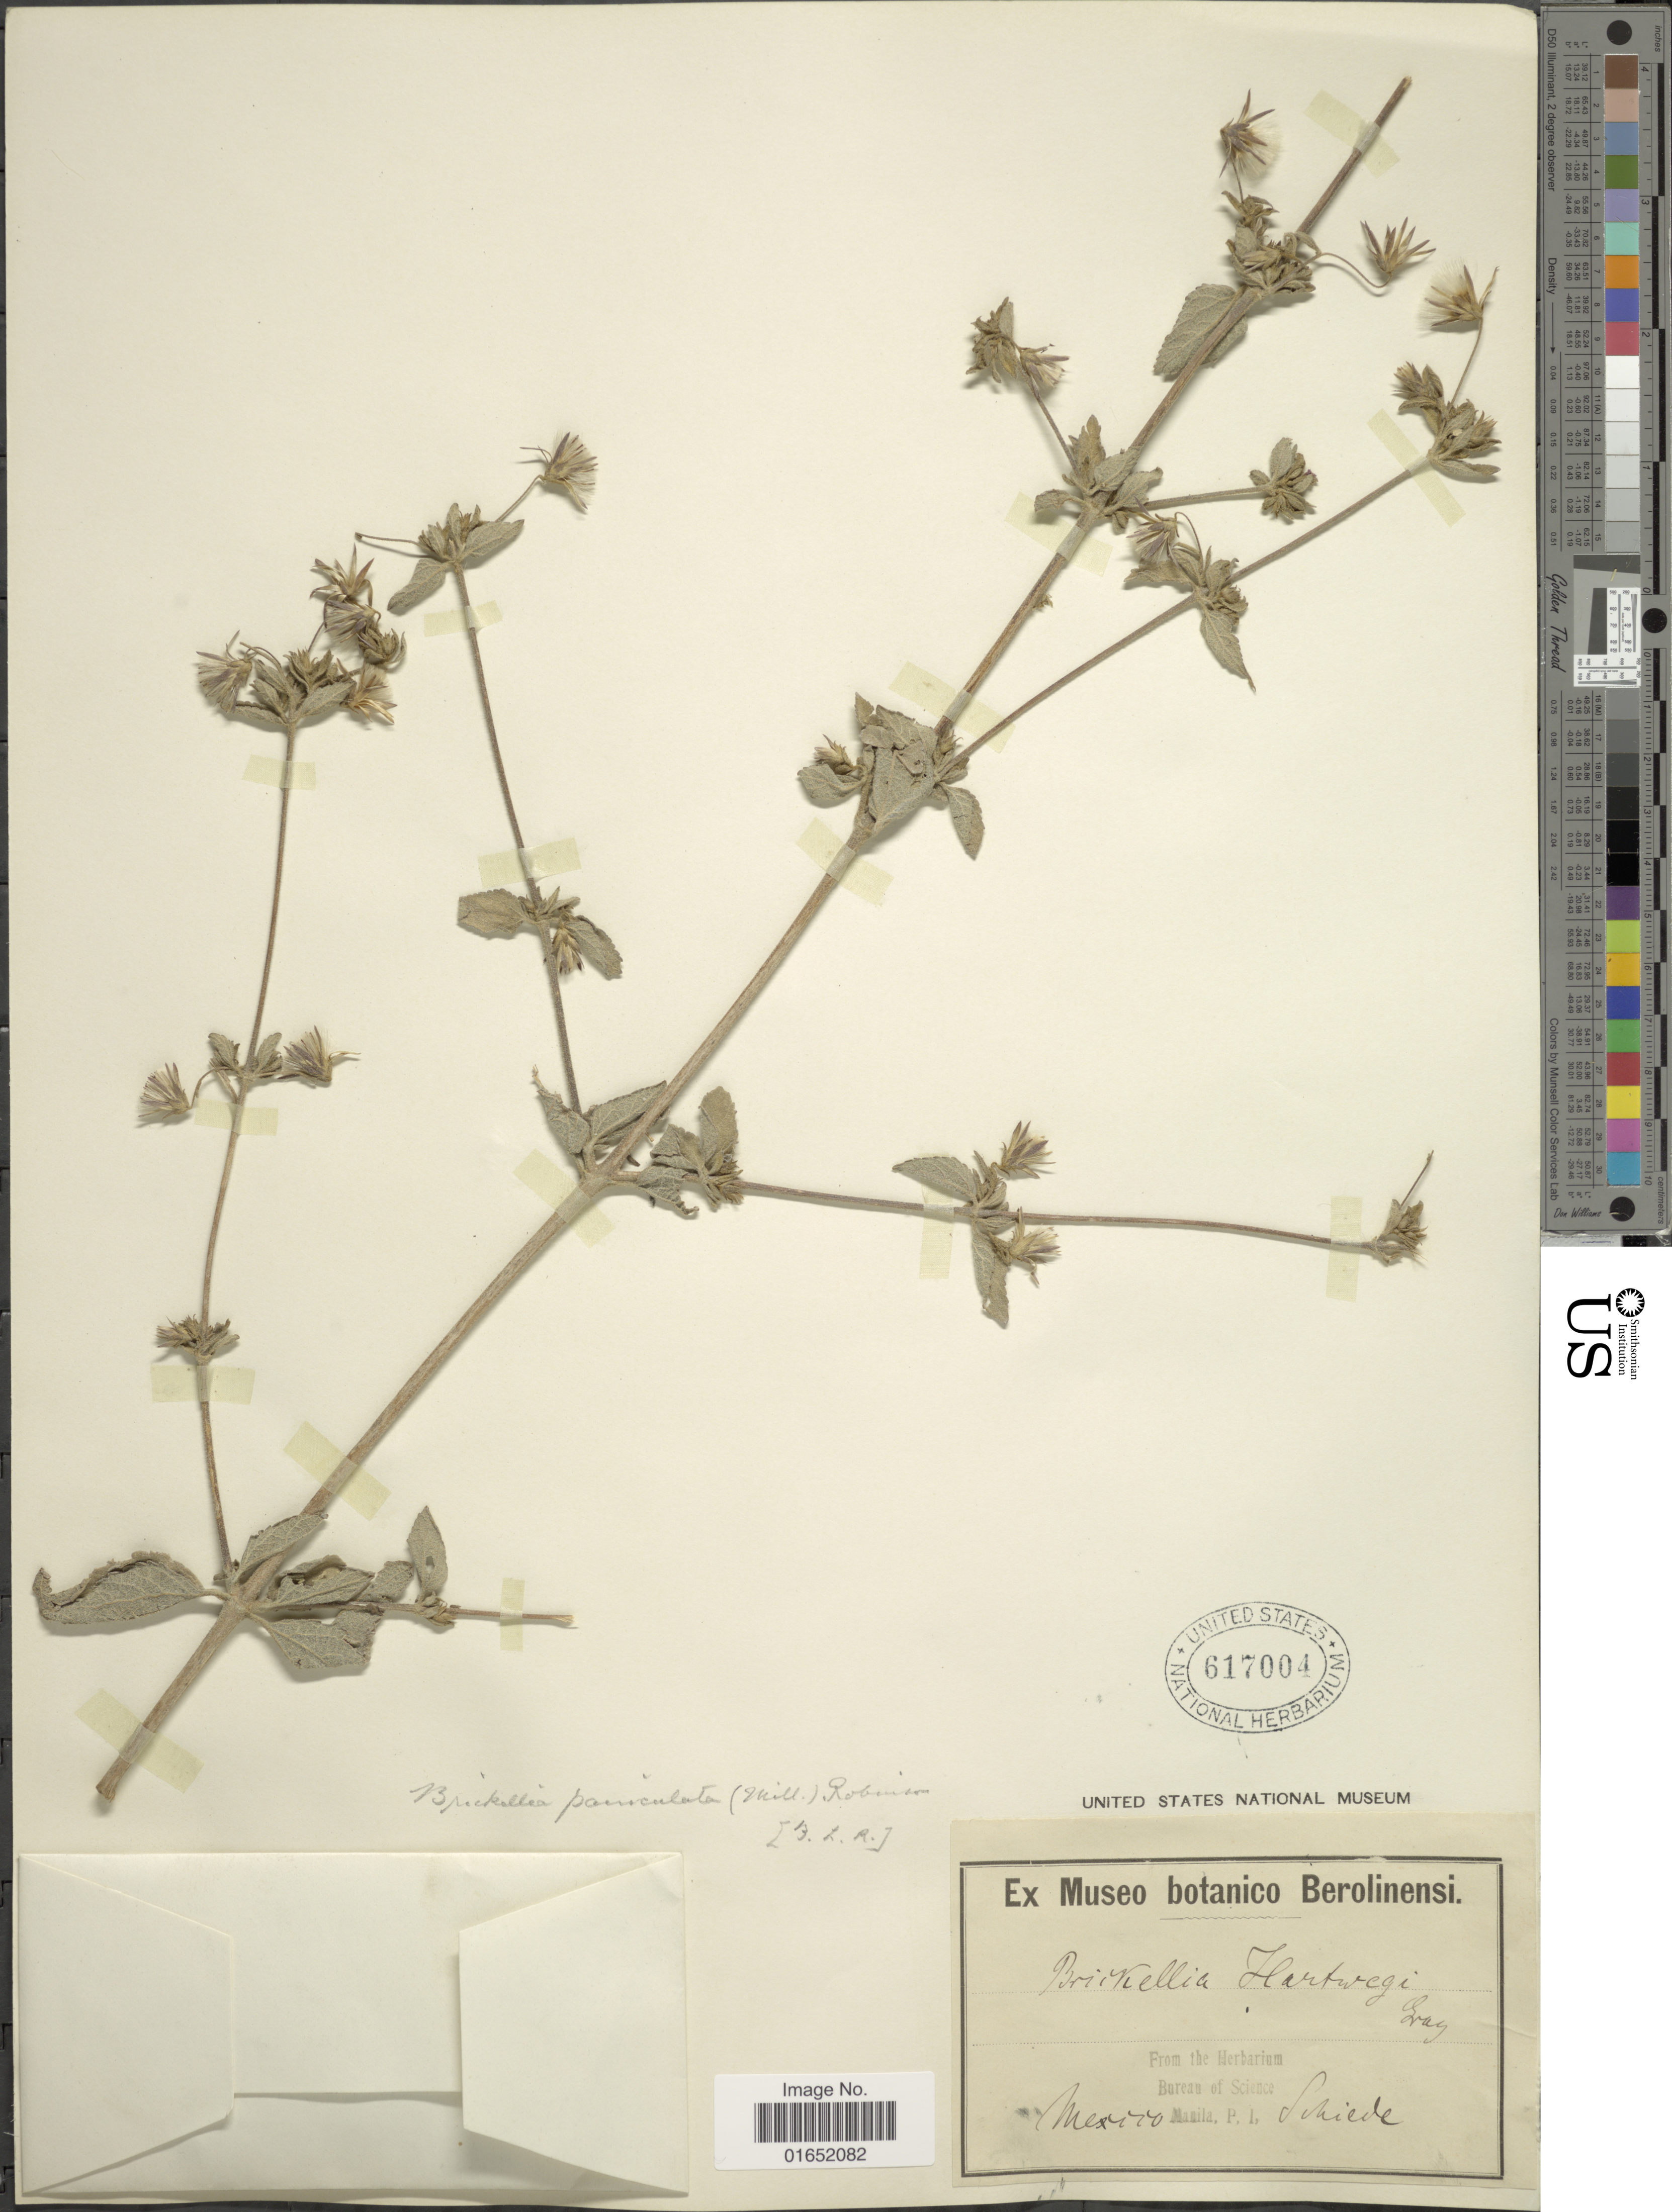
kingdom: Plantae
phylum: Tracheophyta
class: Magnoliopsida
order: Asterales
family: Asteraceae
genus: Brickellia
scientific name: Brickellia paniculata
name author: (Mill.) B.L. Rob.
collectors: Schiede, --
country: Mexico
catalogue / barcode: US 617004